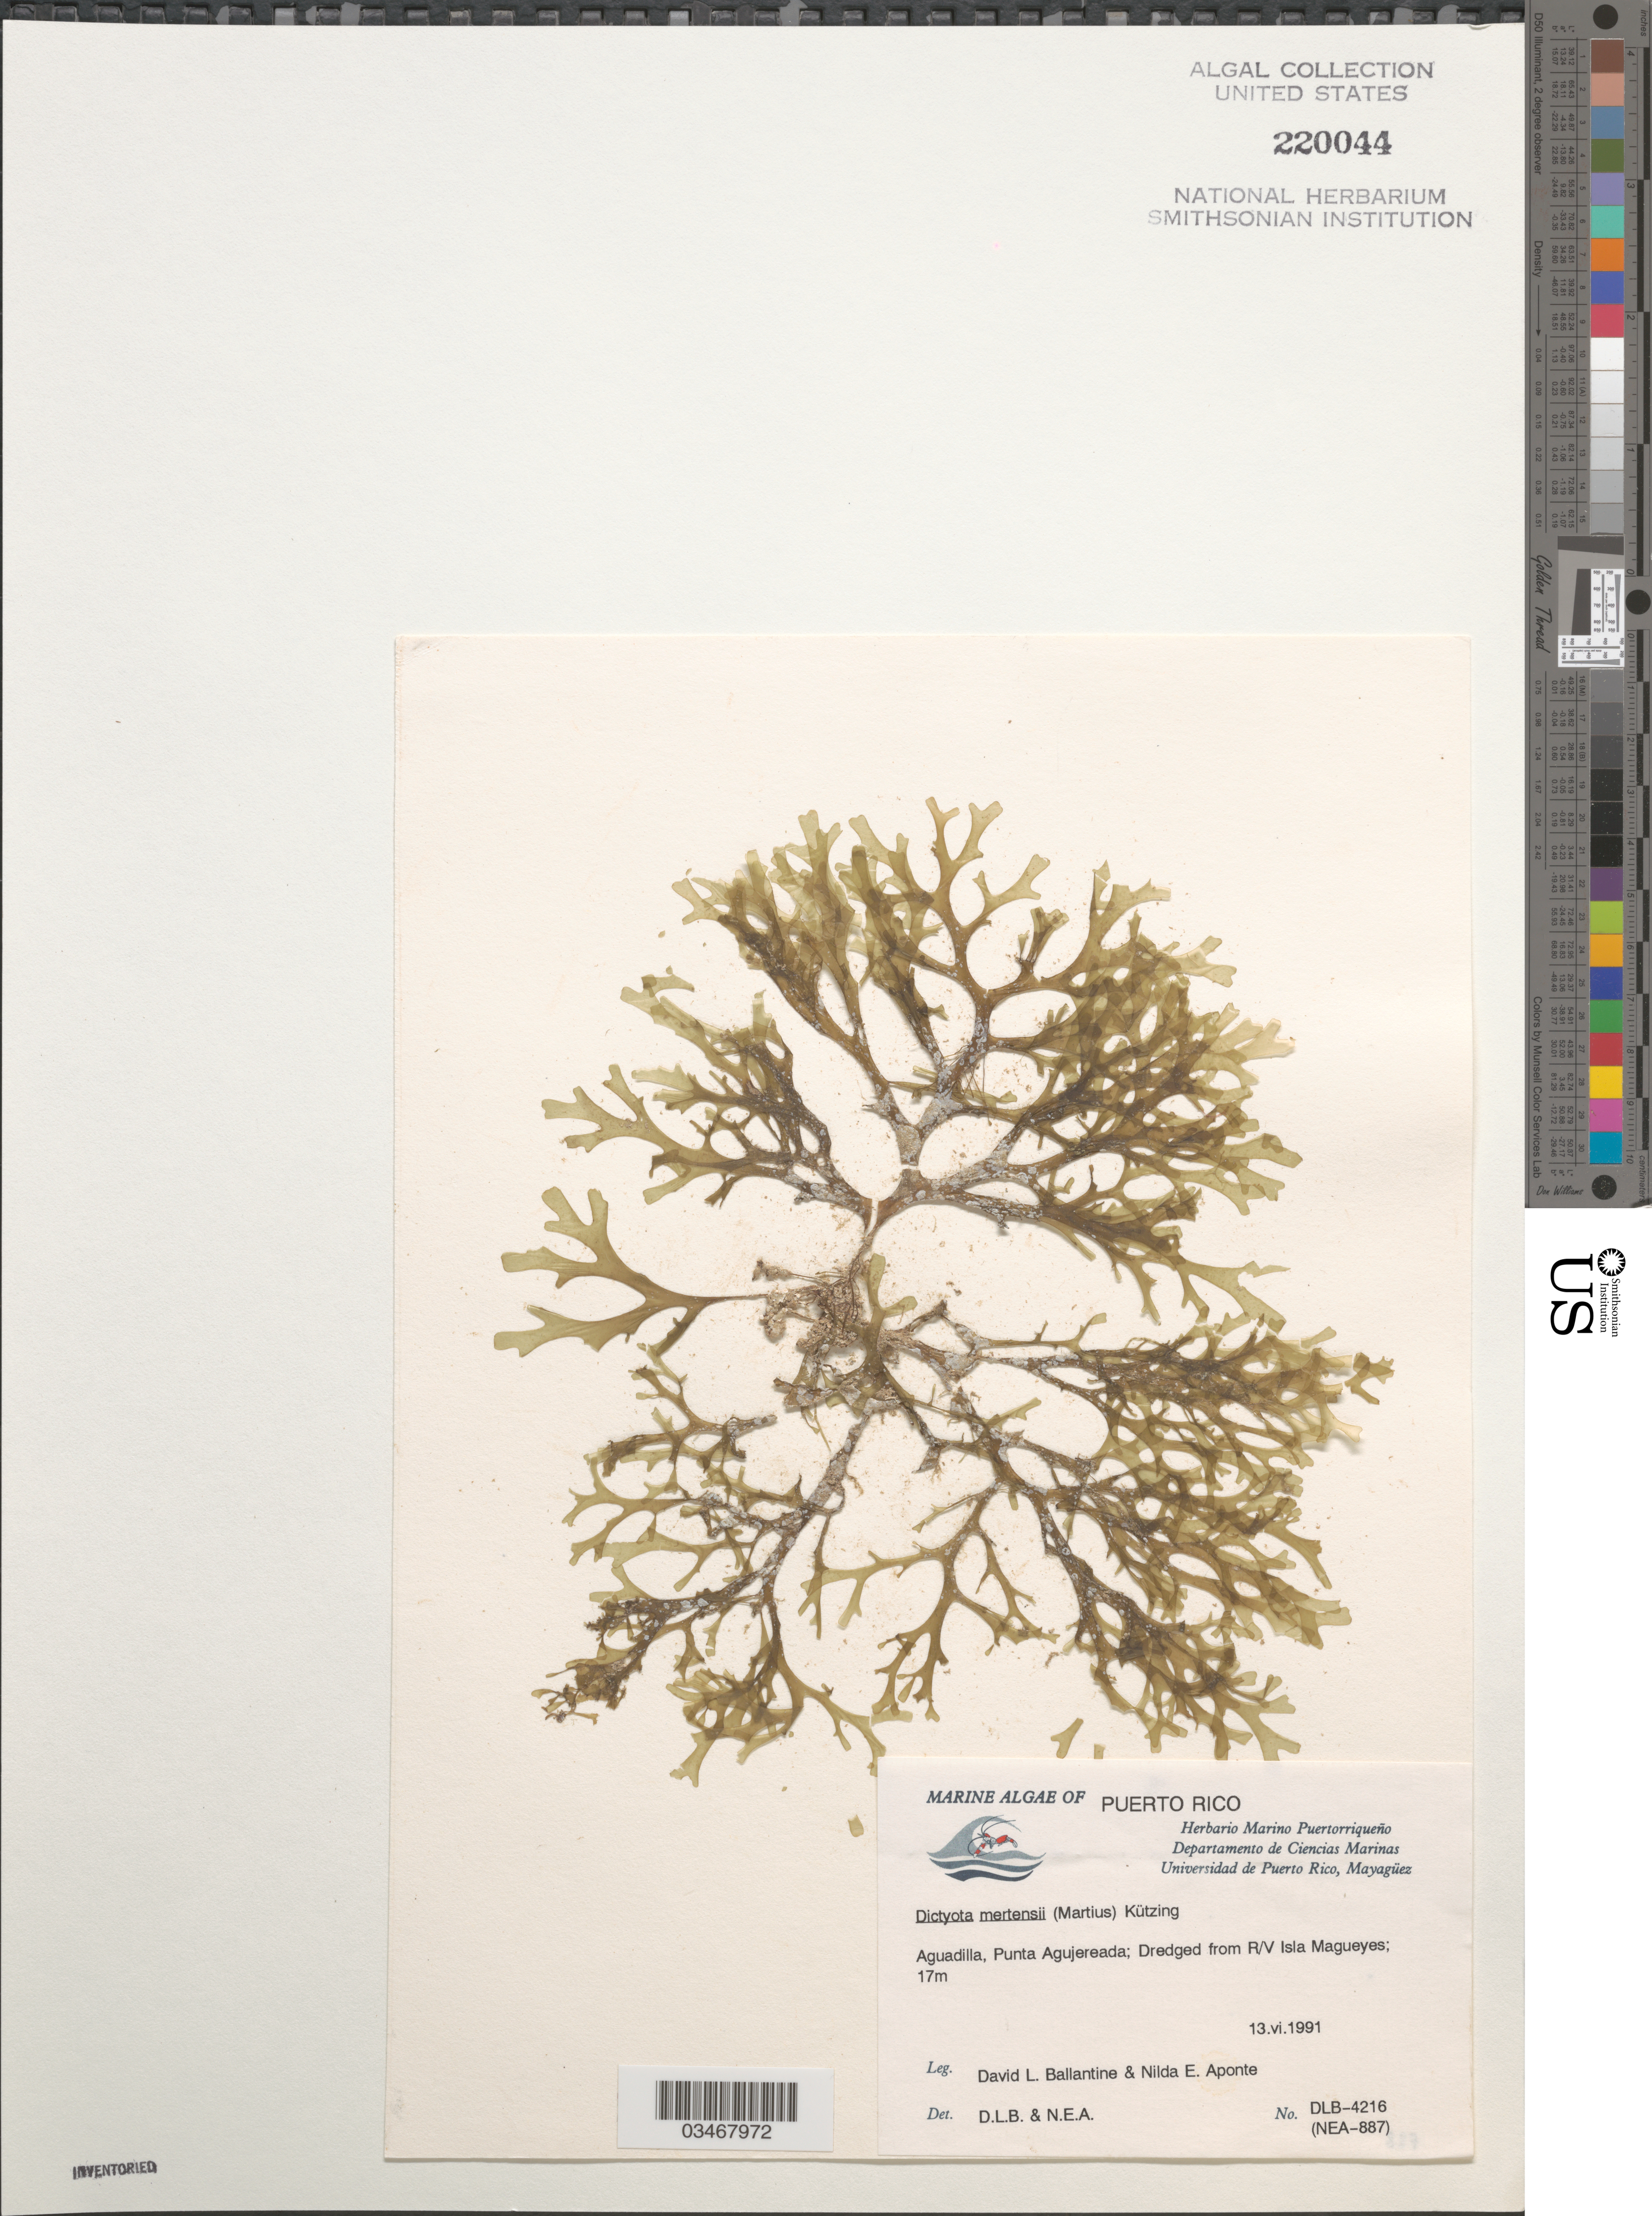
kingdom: Chromista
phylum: Ochrophyta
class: Phaeophyceae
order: Dictyotales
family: Dictyotaceae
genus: Dictyota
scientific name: Dictyota mertensii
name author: (C. Mart.) Kütz.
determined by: Ballantine, D. L.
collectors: D.L. Ballantine & N. E. Aponte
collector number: DLB 4216, NEA 887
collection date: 1991-06-13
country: Puerto Rico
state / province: Aguadilla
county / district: Punta Agujereada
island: Isla Magueyes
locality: Dredged from R/V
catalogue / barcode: US 220044